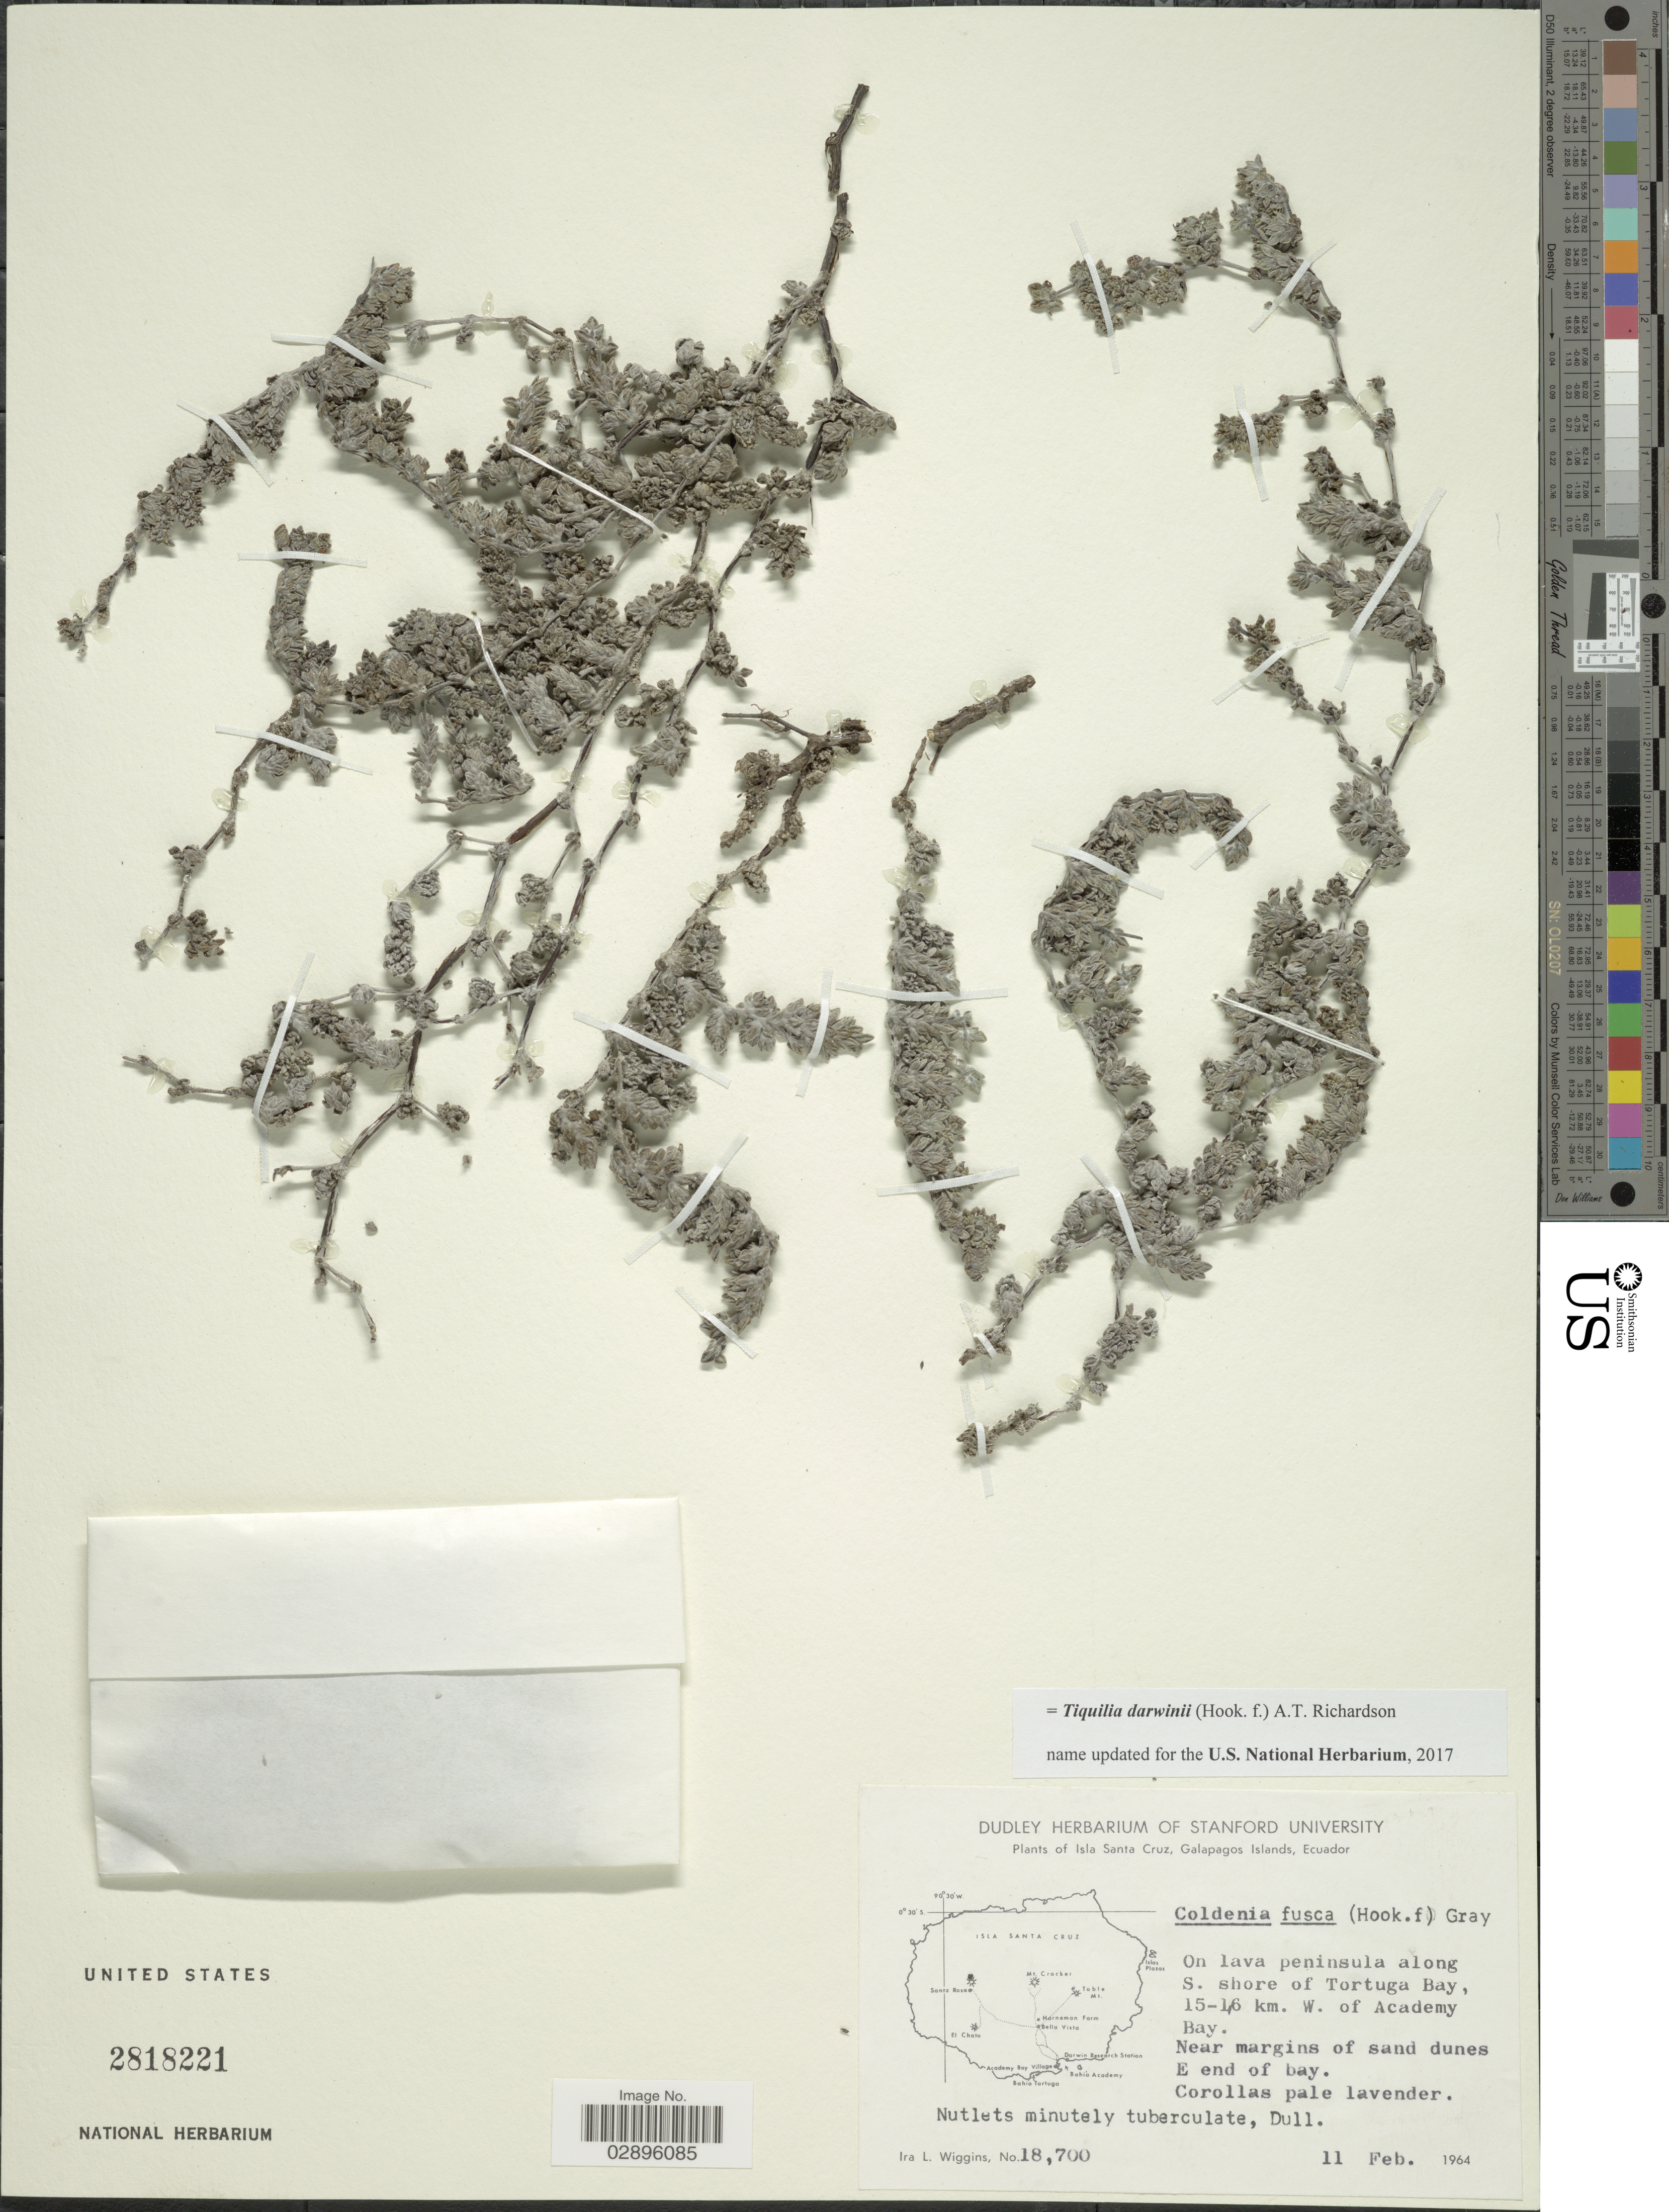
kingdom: Plantae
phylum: Tracheophyta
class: Magnoliopsida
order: Boraginales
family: Ehretiaceae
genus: Tiquilia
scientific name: Tiquilia darwinii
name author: (Hook. f.) A.T. Richardson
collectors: I. L. Wiggins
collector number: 18700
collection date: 1964-02-11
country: Ecuador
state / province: Colón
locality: Isla Santa Cruz. Galapagos Islands. On lava peninsula along S. shore of Tortuga Bay, 15-16 km. W. of Academy Bay. Near margins of sand dunes E end of bay.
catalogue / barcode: US 2818221